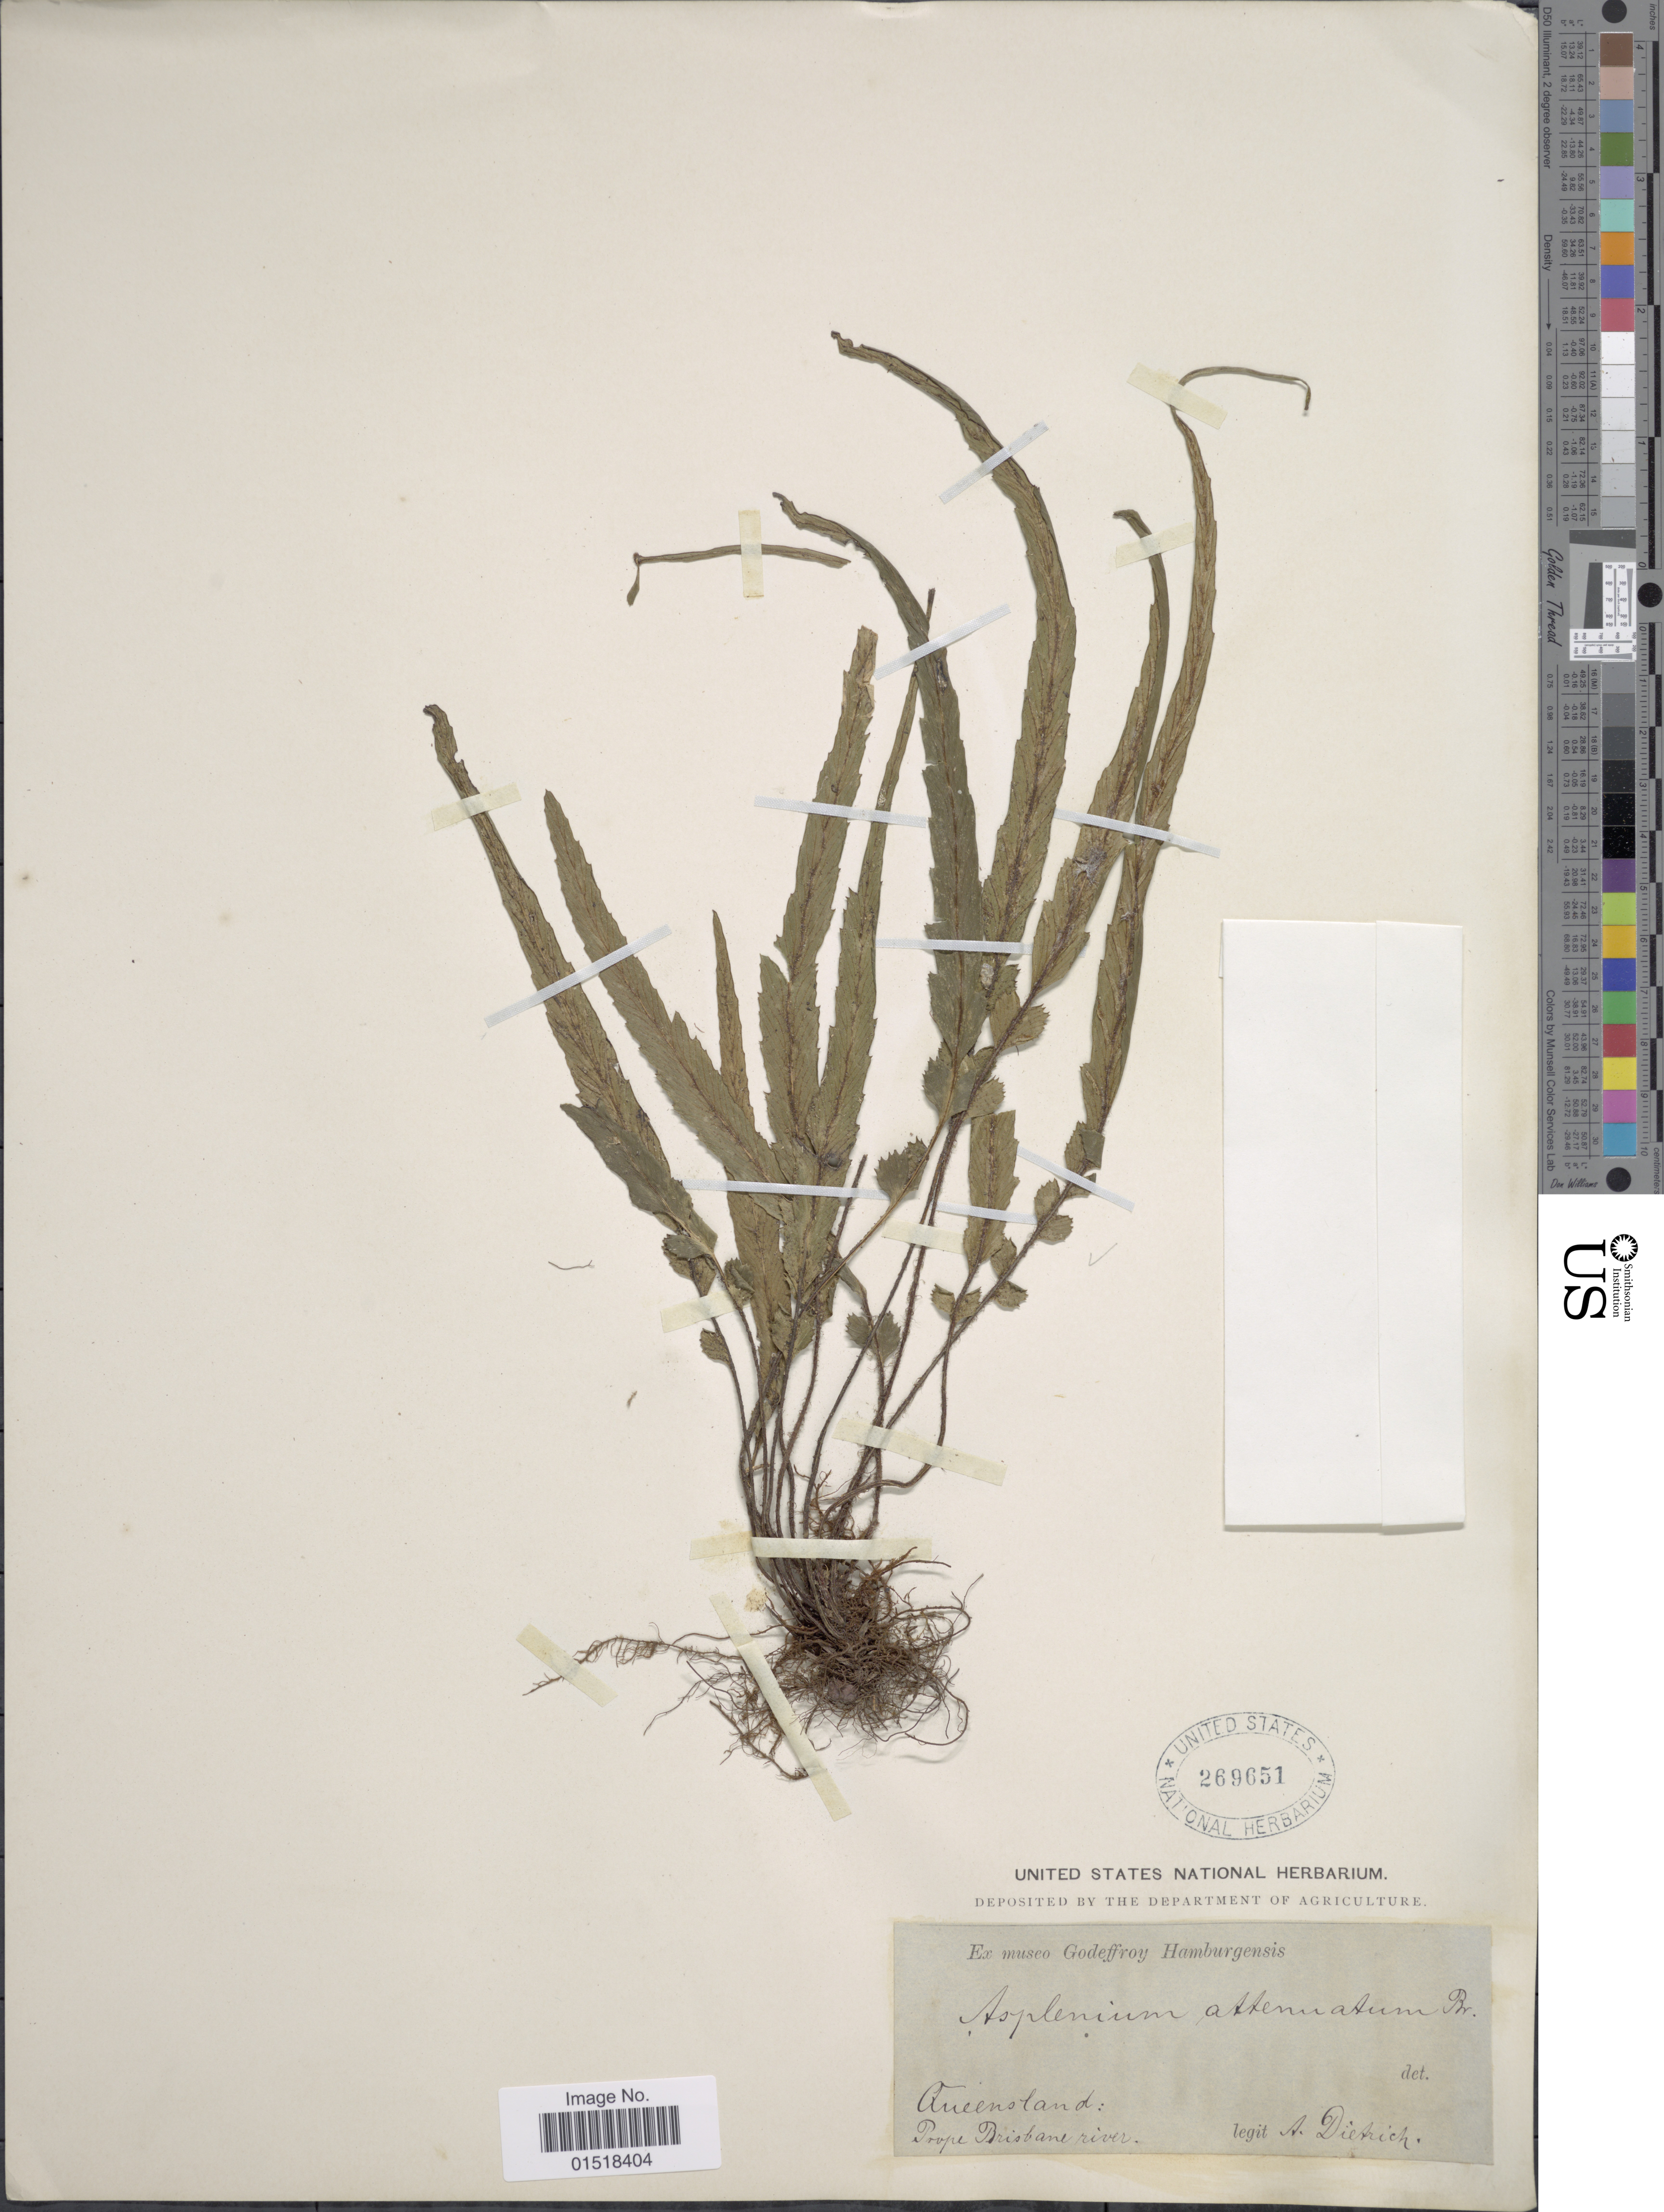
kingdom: Plantae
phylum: Tracheophyta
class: Polypodiopsida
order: Polypodiales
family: Aspleniaceae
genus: Asplenium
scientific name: Asplenium attenuatum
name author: R. Br.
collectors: A. Dietrich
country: Australia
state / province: Queensland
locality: Prope Brisbane river.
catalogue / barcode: US 269651